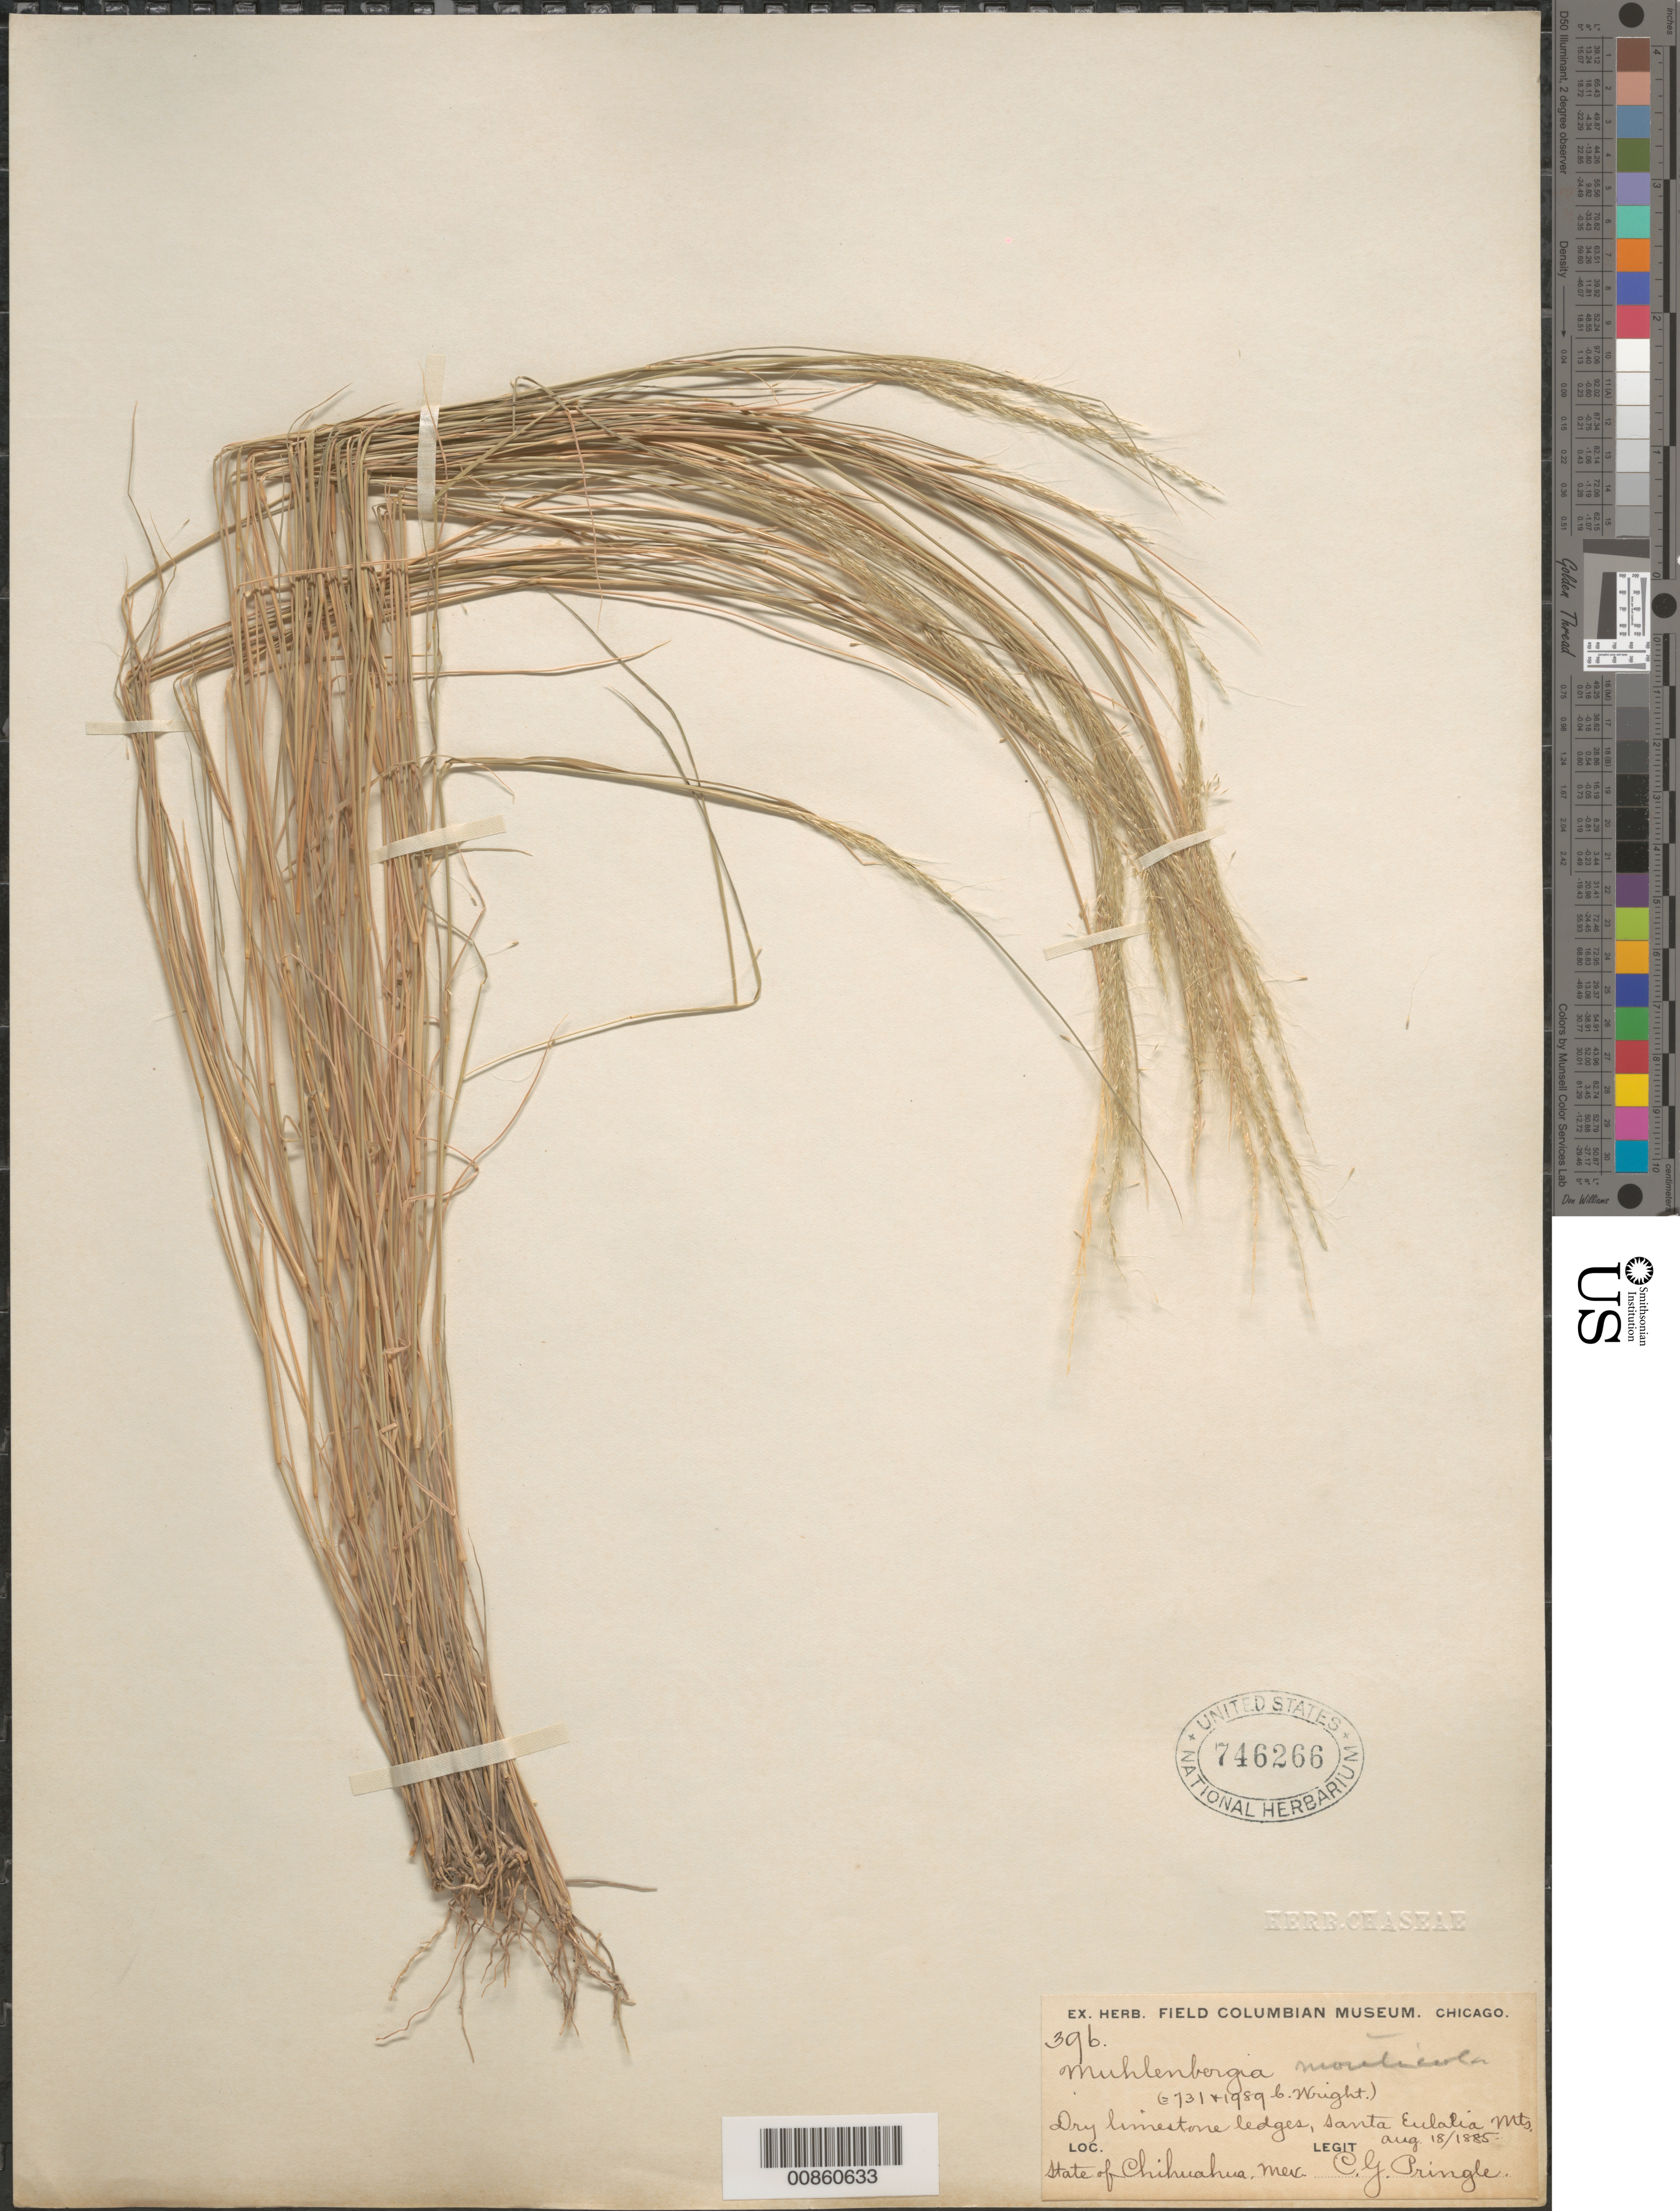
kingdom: Plantae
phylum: Tracheophyta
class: Liliopsida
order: Poales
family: Poaceae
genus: Muhlenbergia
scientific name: Muhlenbergia monticola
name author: Buckley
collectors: C. G. Pringle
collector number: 396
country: Mexico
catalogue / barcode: US 746266